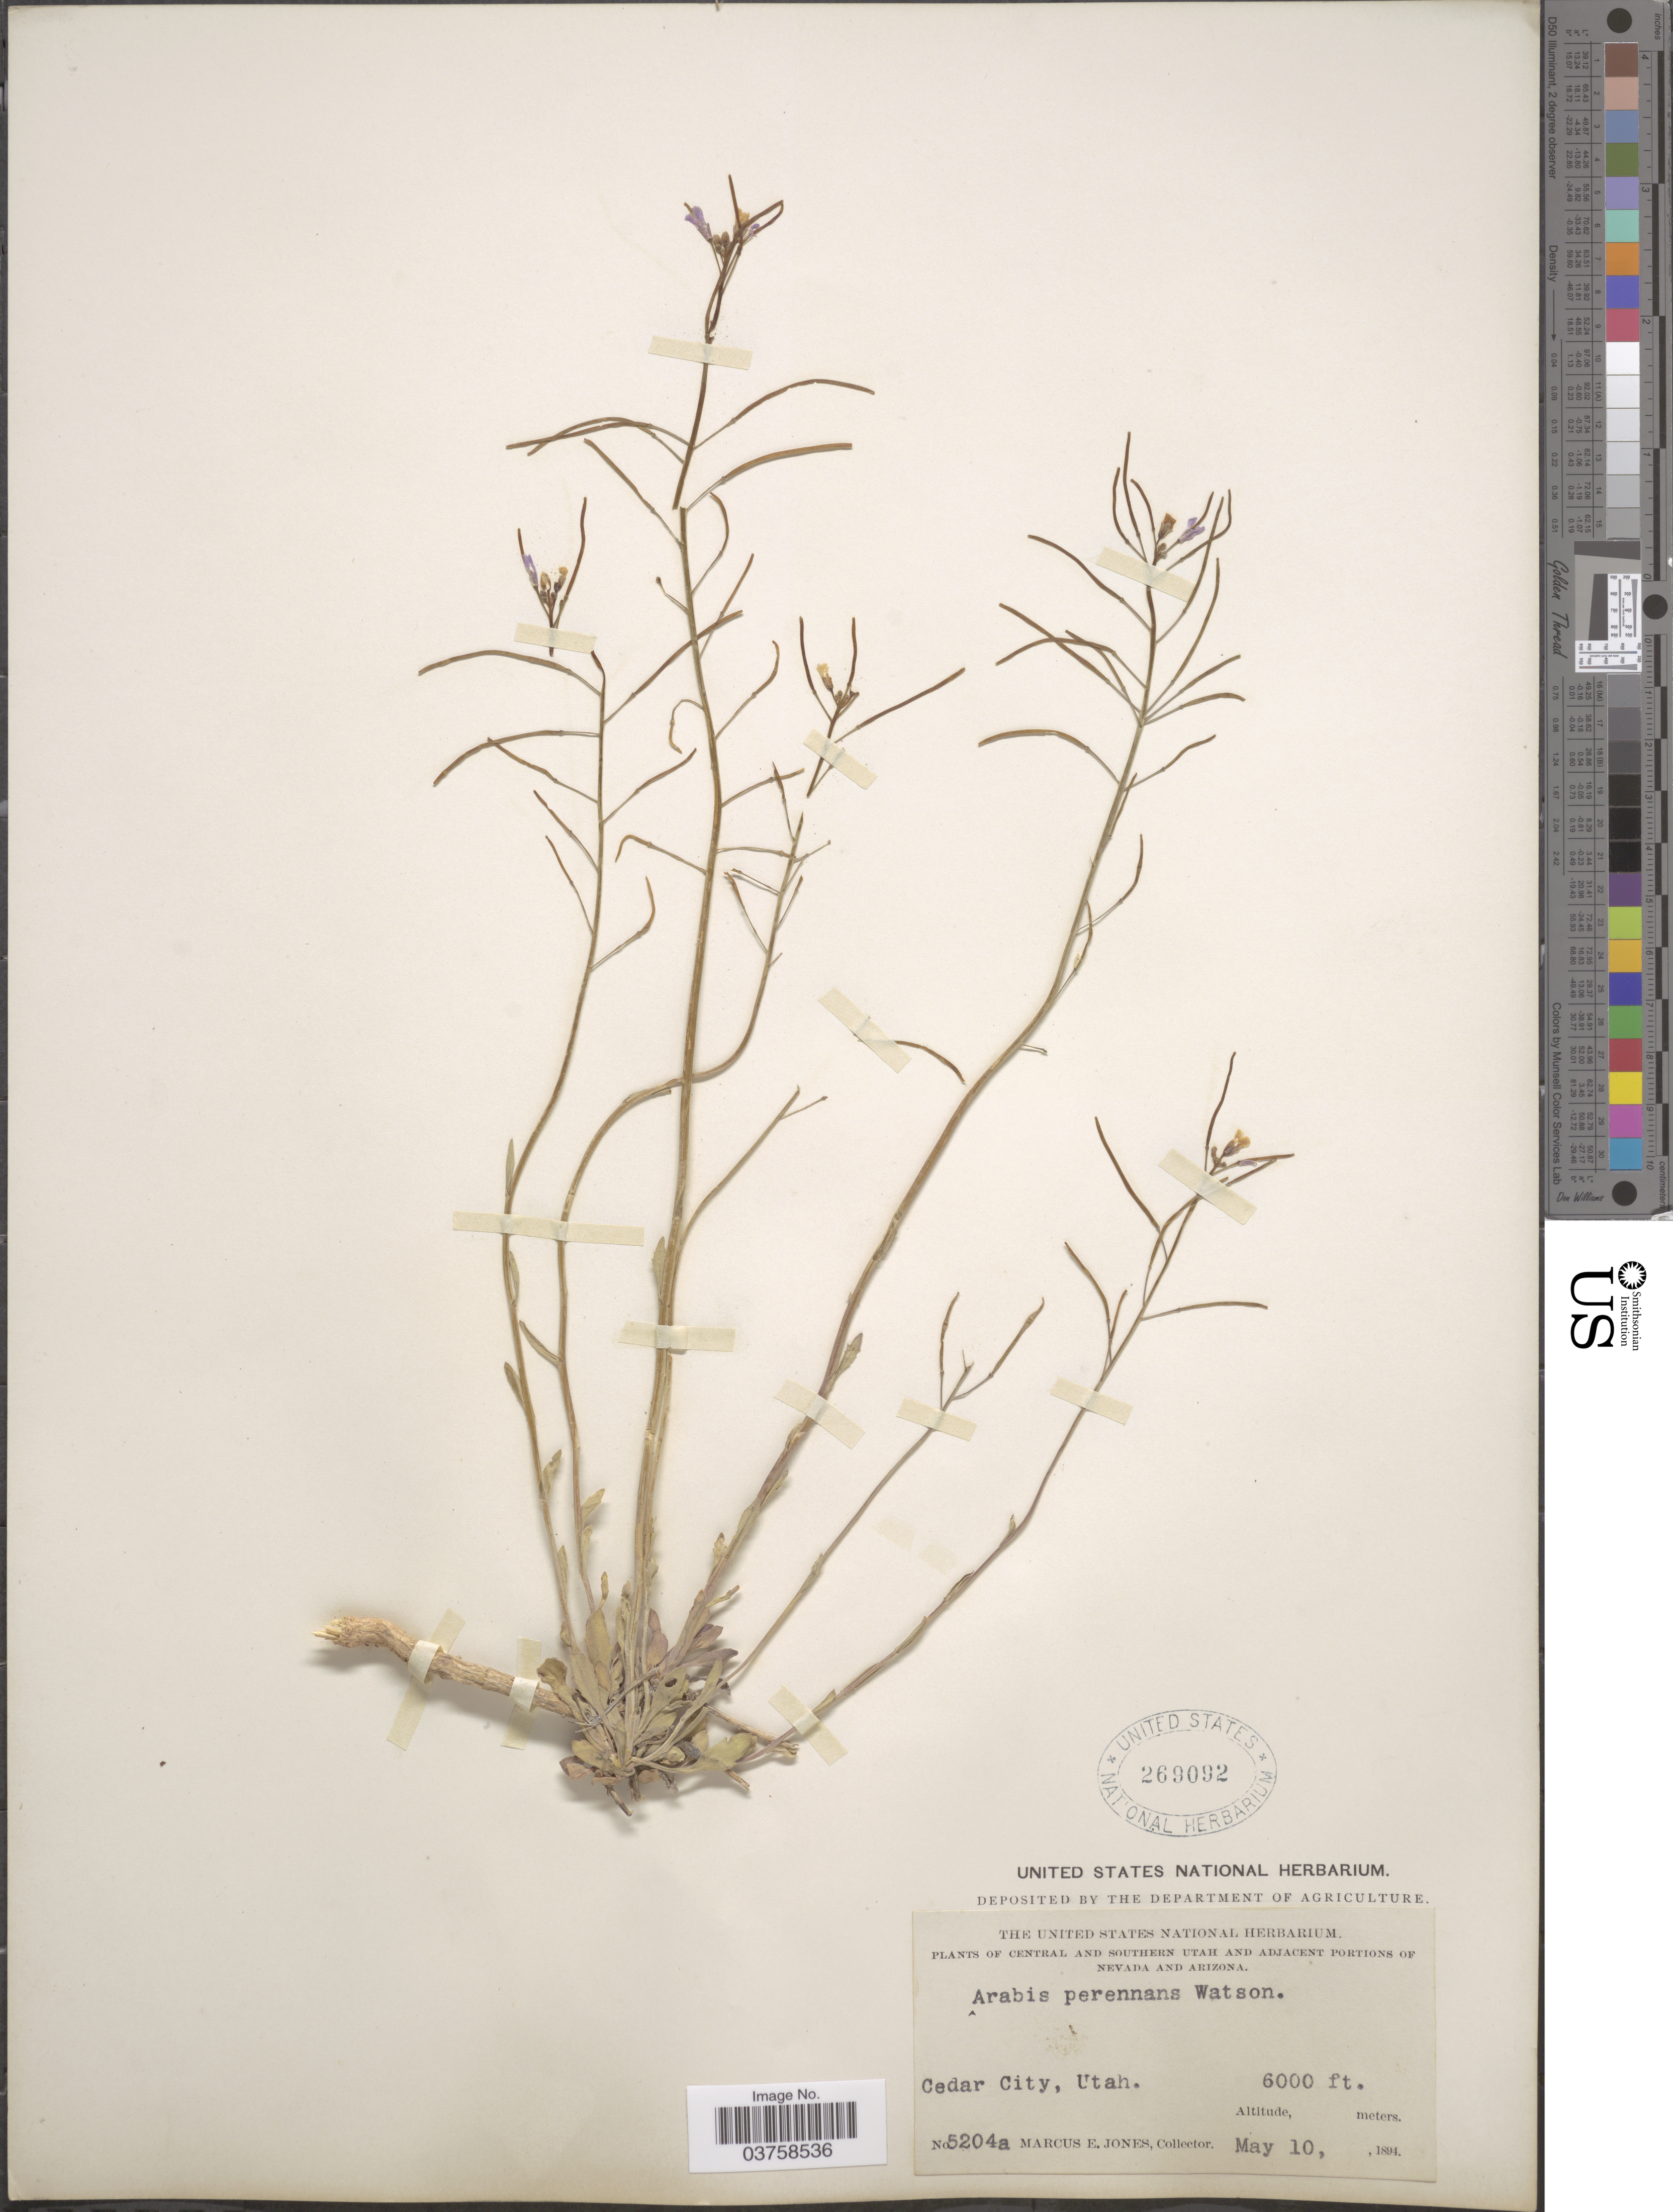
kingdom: Plantae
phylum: Tracheophyta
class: Magnoliopsida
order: Brassicales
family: Brassicaceae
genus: Arabis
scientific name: Arabis perennans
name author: S. Watson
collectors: M. E. Jones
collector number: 5204a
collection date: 1894-05-10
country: United States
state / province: Utah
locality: Central and Southern Utah. Cedar City.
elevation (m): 1829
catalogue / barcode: US 269092